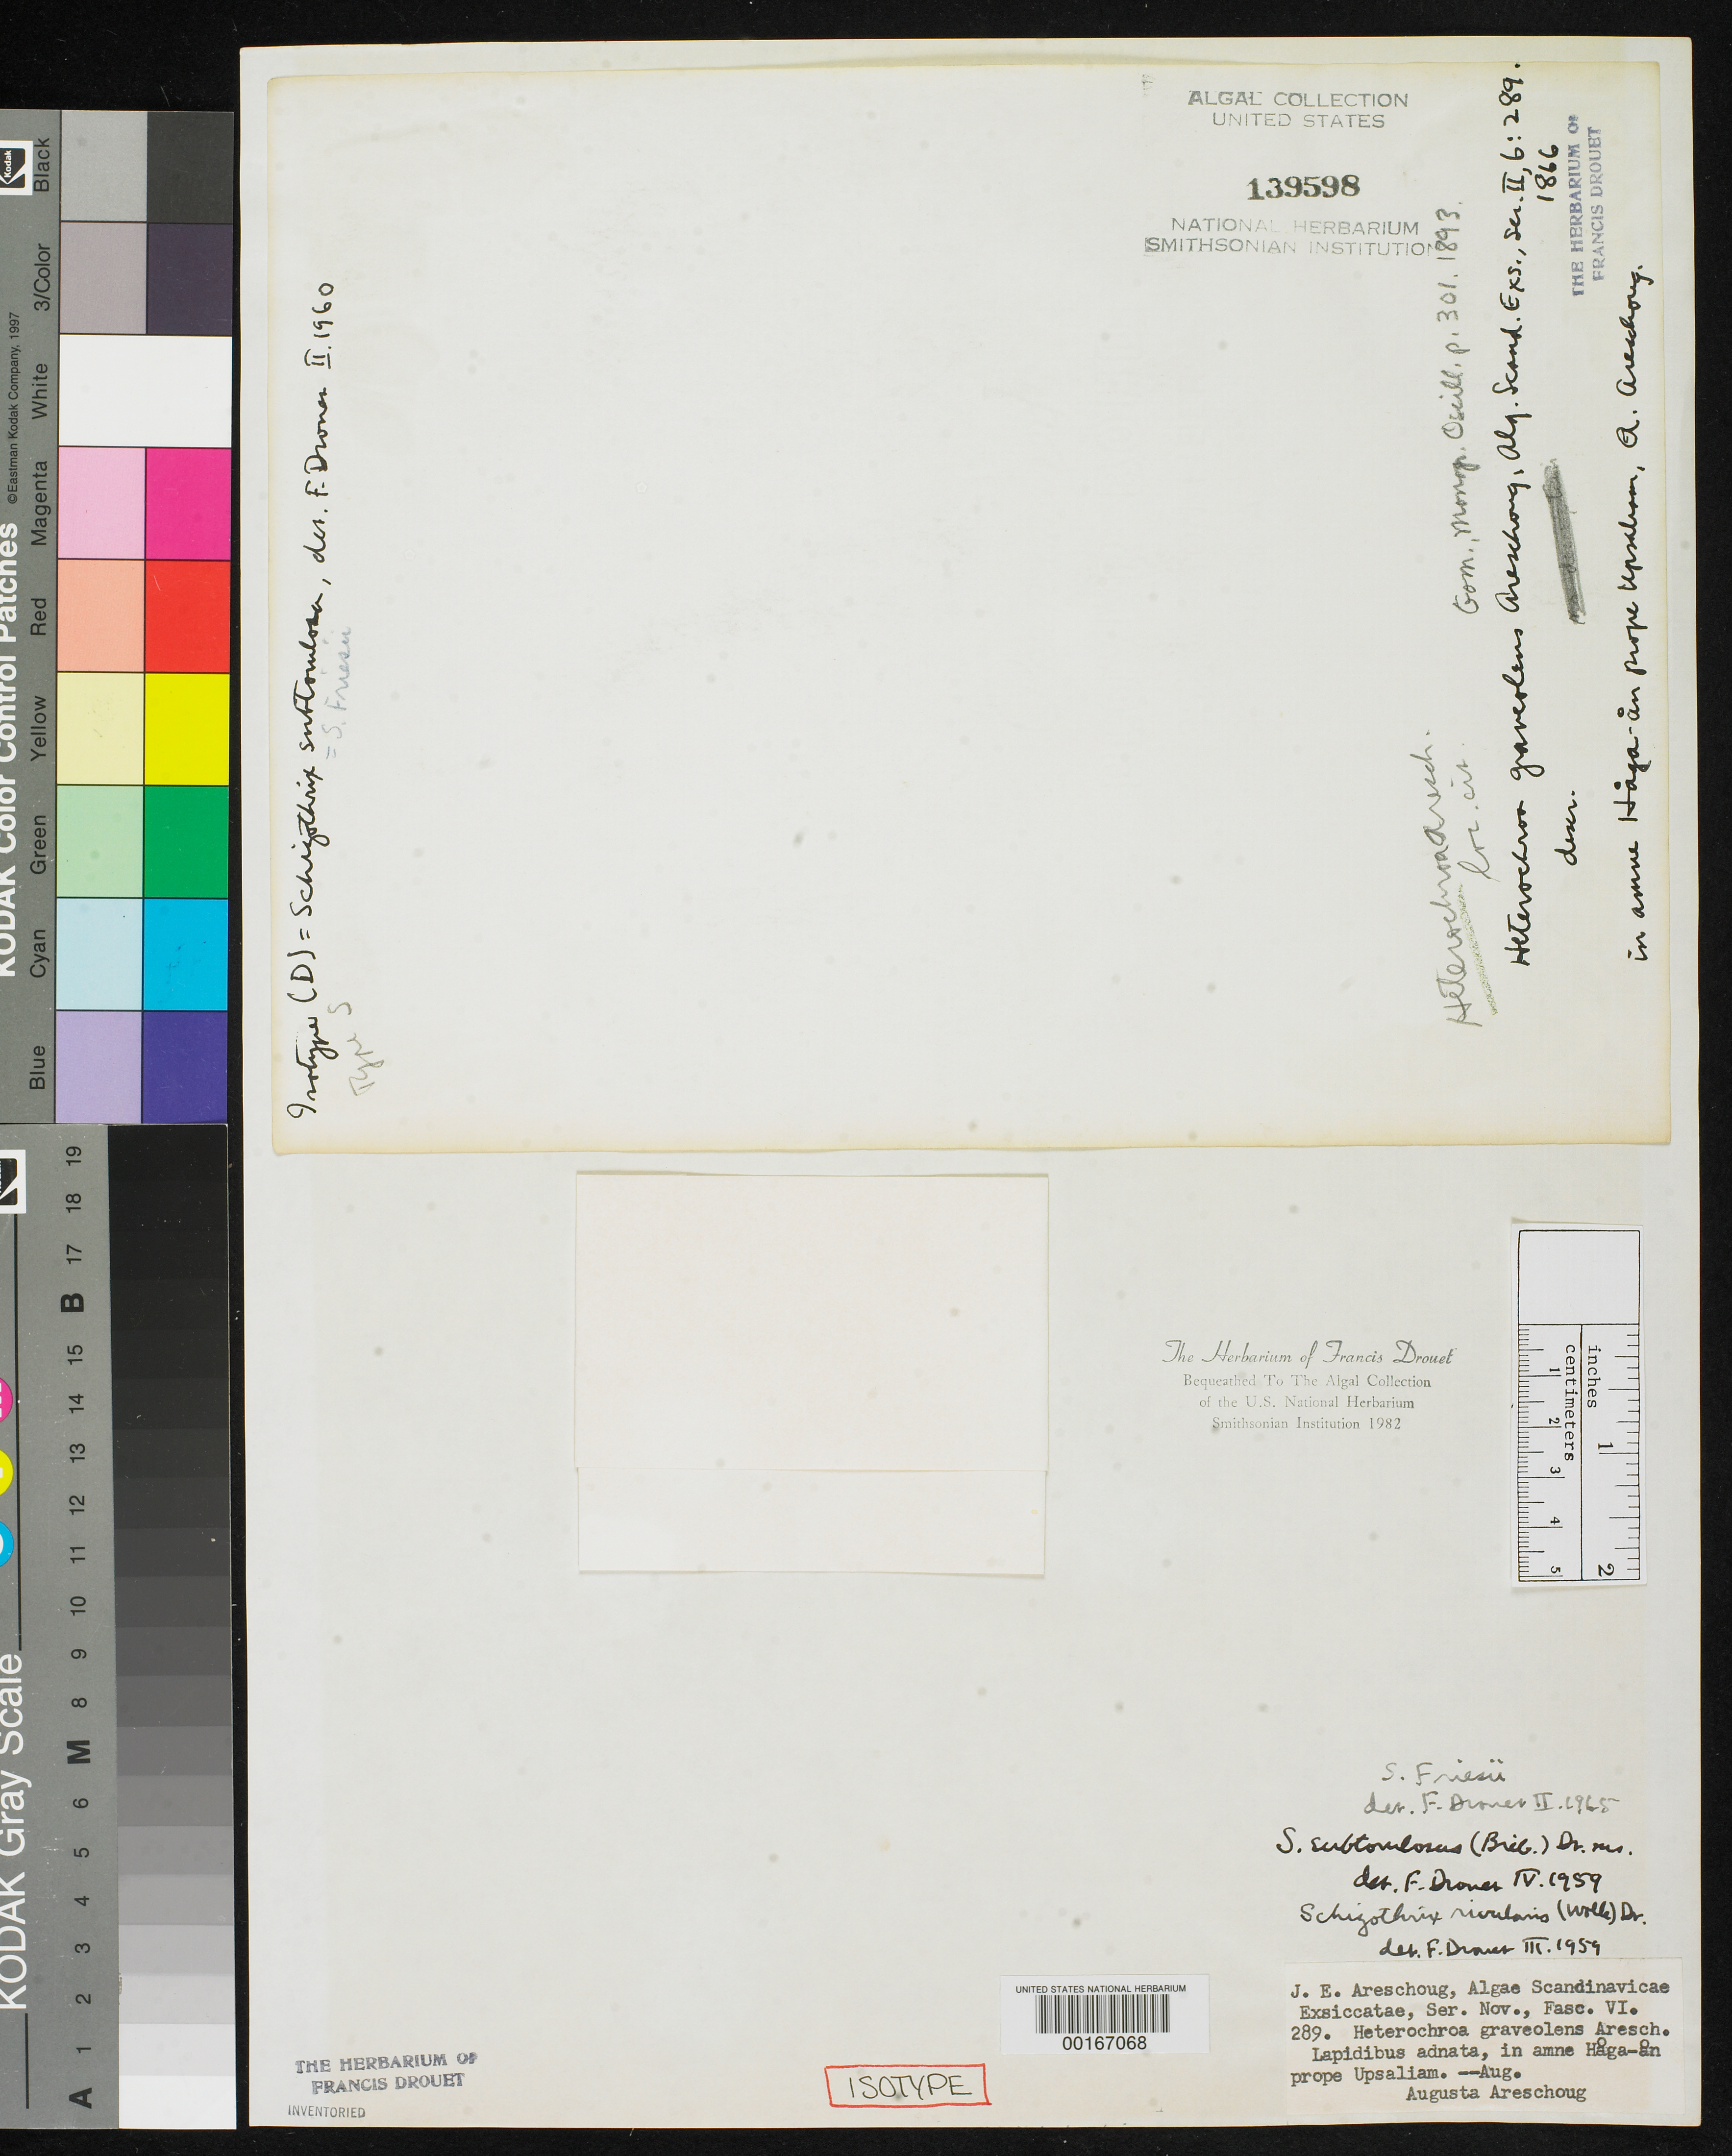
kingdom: Plantae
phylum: Tracheophyta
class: Magnoliopsida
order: Caryophyllales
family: Caryophyllaceae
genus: Heterochroa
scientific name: Heterochroa graveolens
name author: Aresch.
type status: Isotype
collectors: A. Areschoug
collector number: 289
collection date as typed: Aug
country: Sweden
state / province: Uppsala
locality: Haga-an, near Uppsala.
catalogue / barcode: US 139598